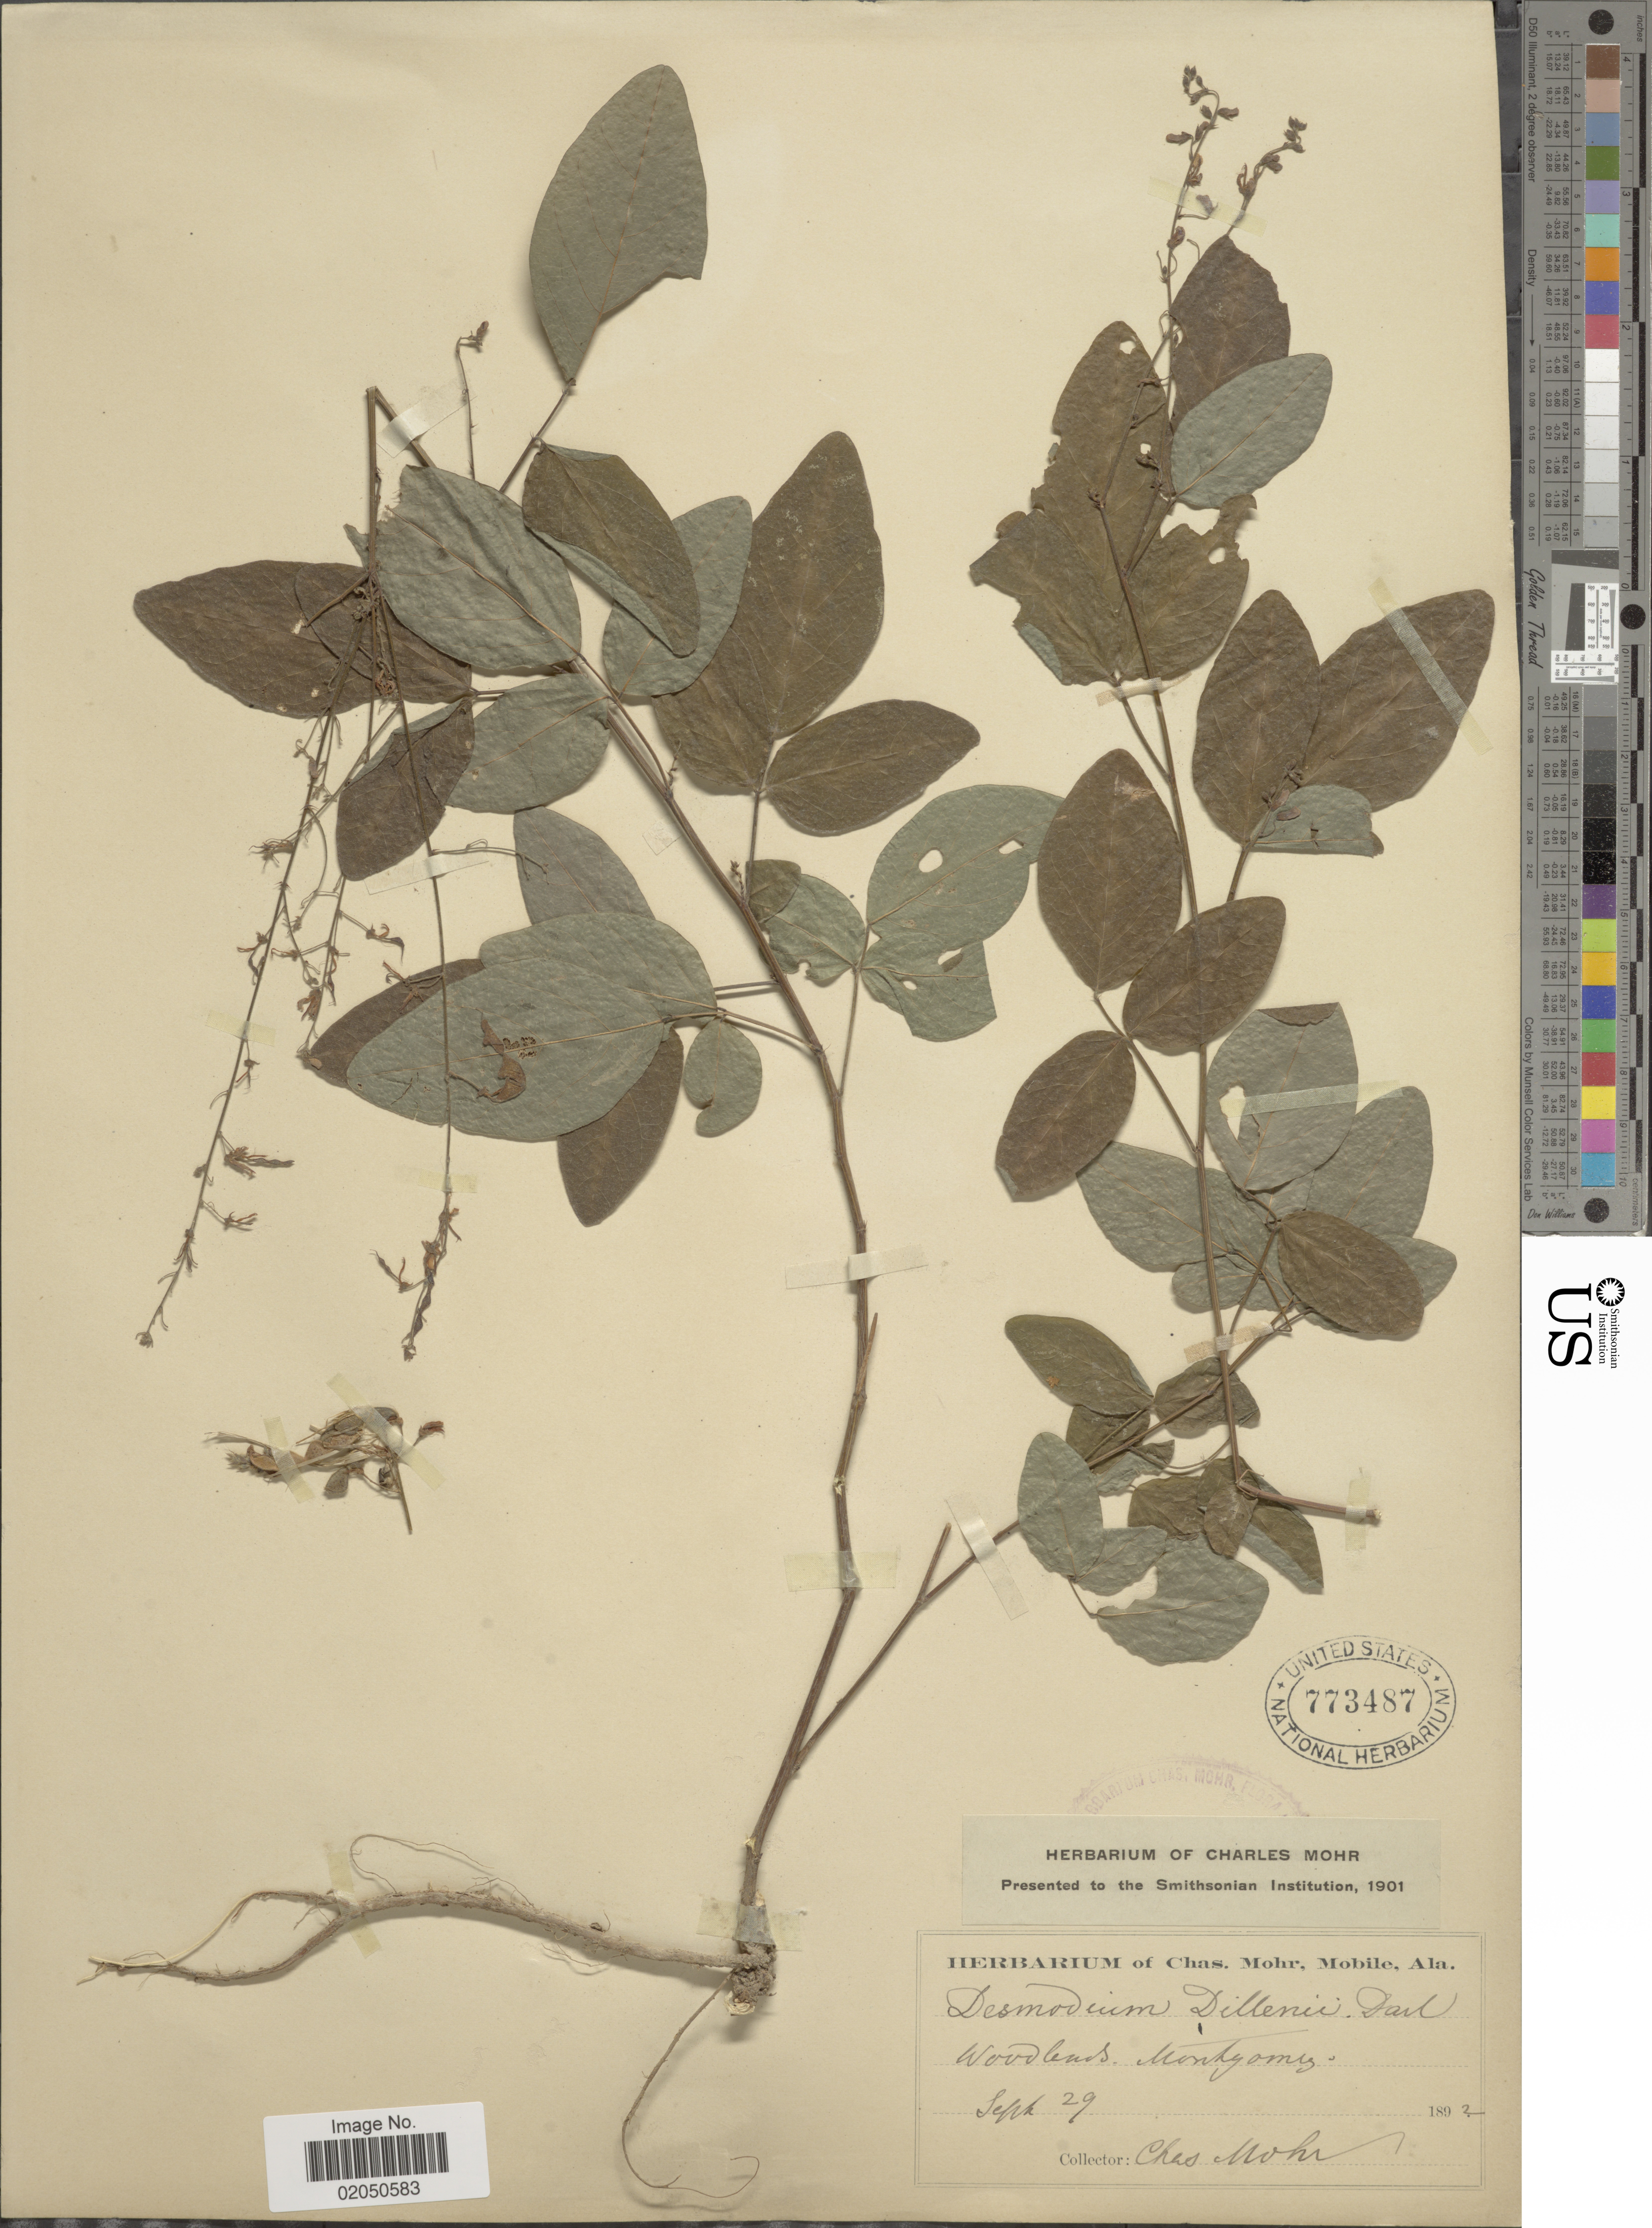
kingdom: Plantae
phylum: Tracheophyta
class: Magnoliopsida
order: Fabales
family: Fabaceae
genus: Desmodium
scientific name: Desmodium glabellum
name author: (Michx.) DC.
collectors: C. T. Mohr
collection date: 1892-09-29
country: United States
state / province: Alabama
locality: Montgomery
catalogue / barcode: US 773487